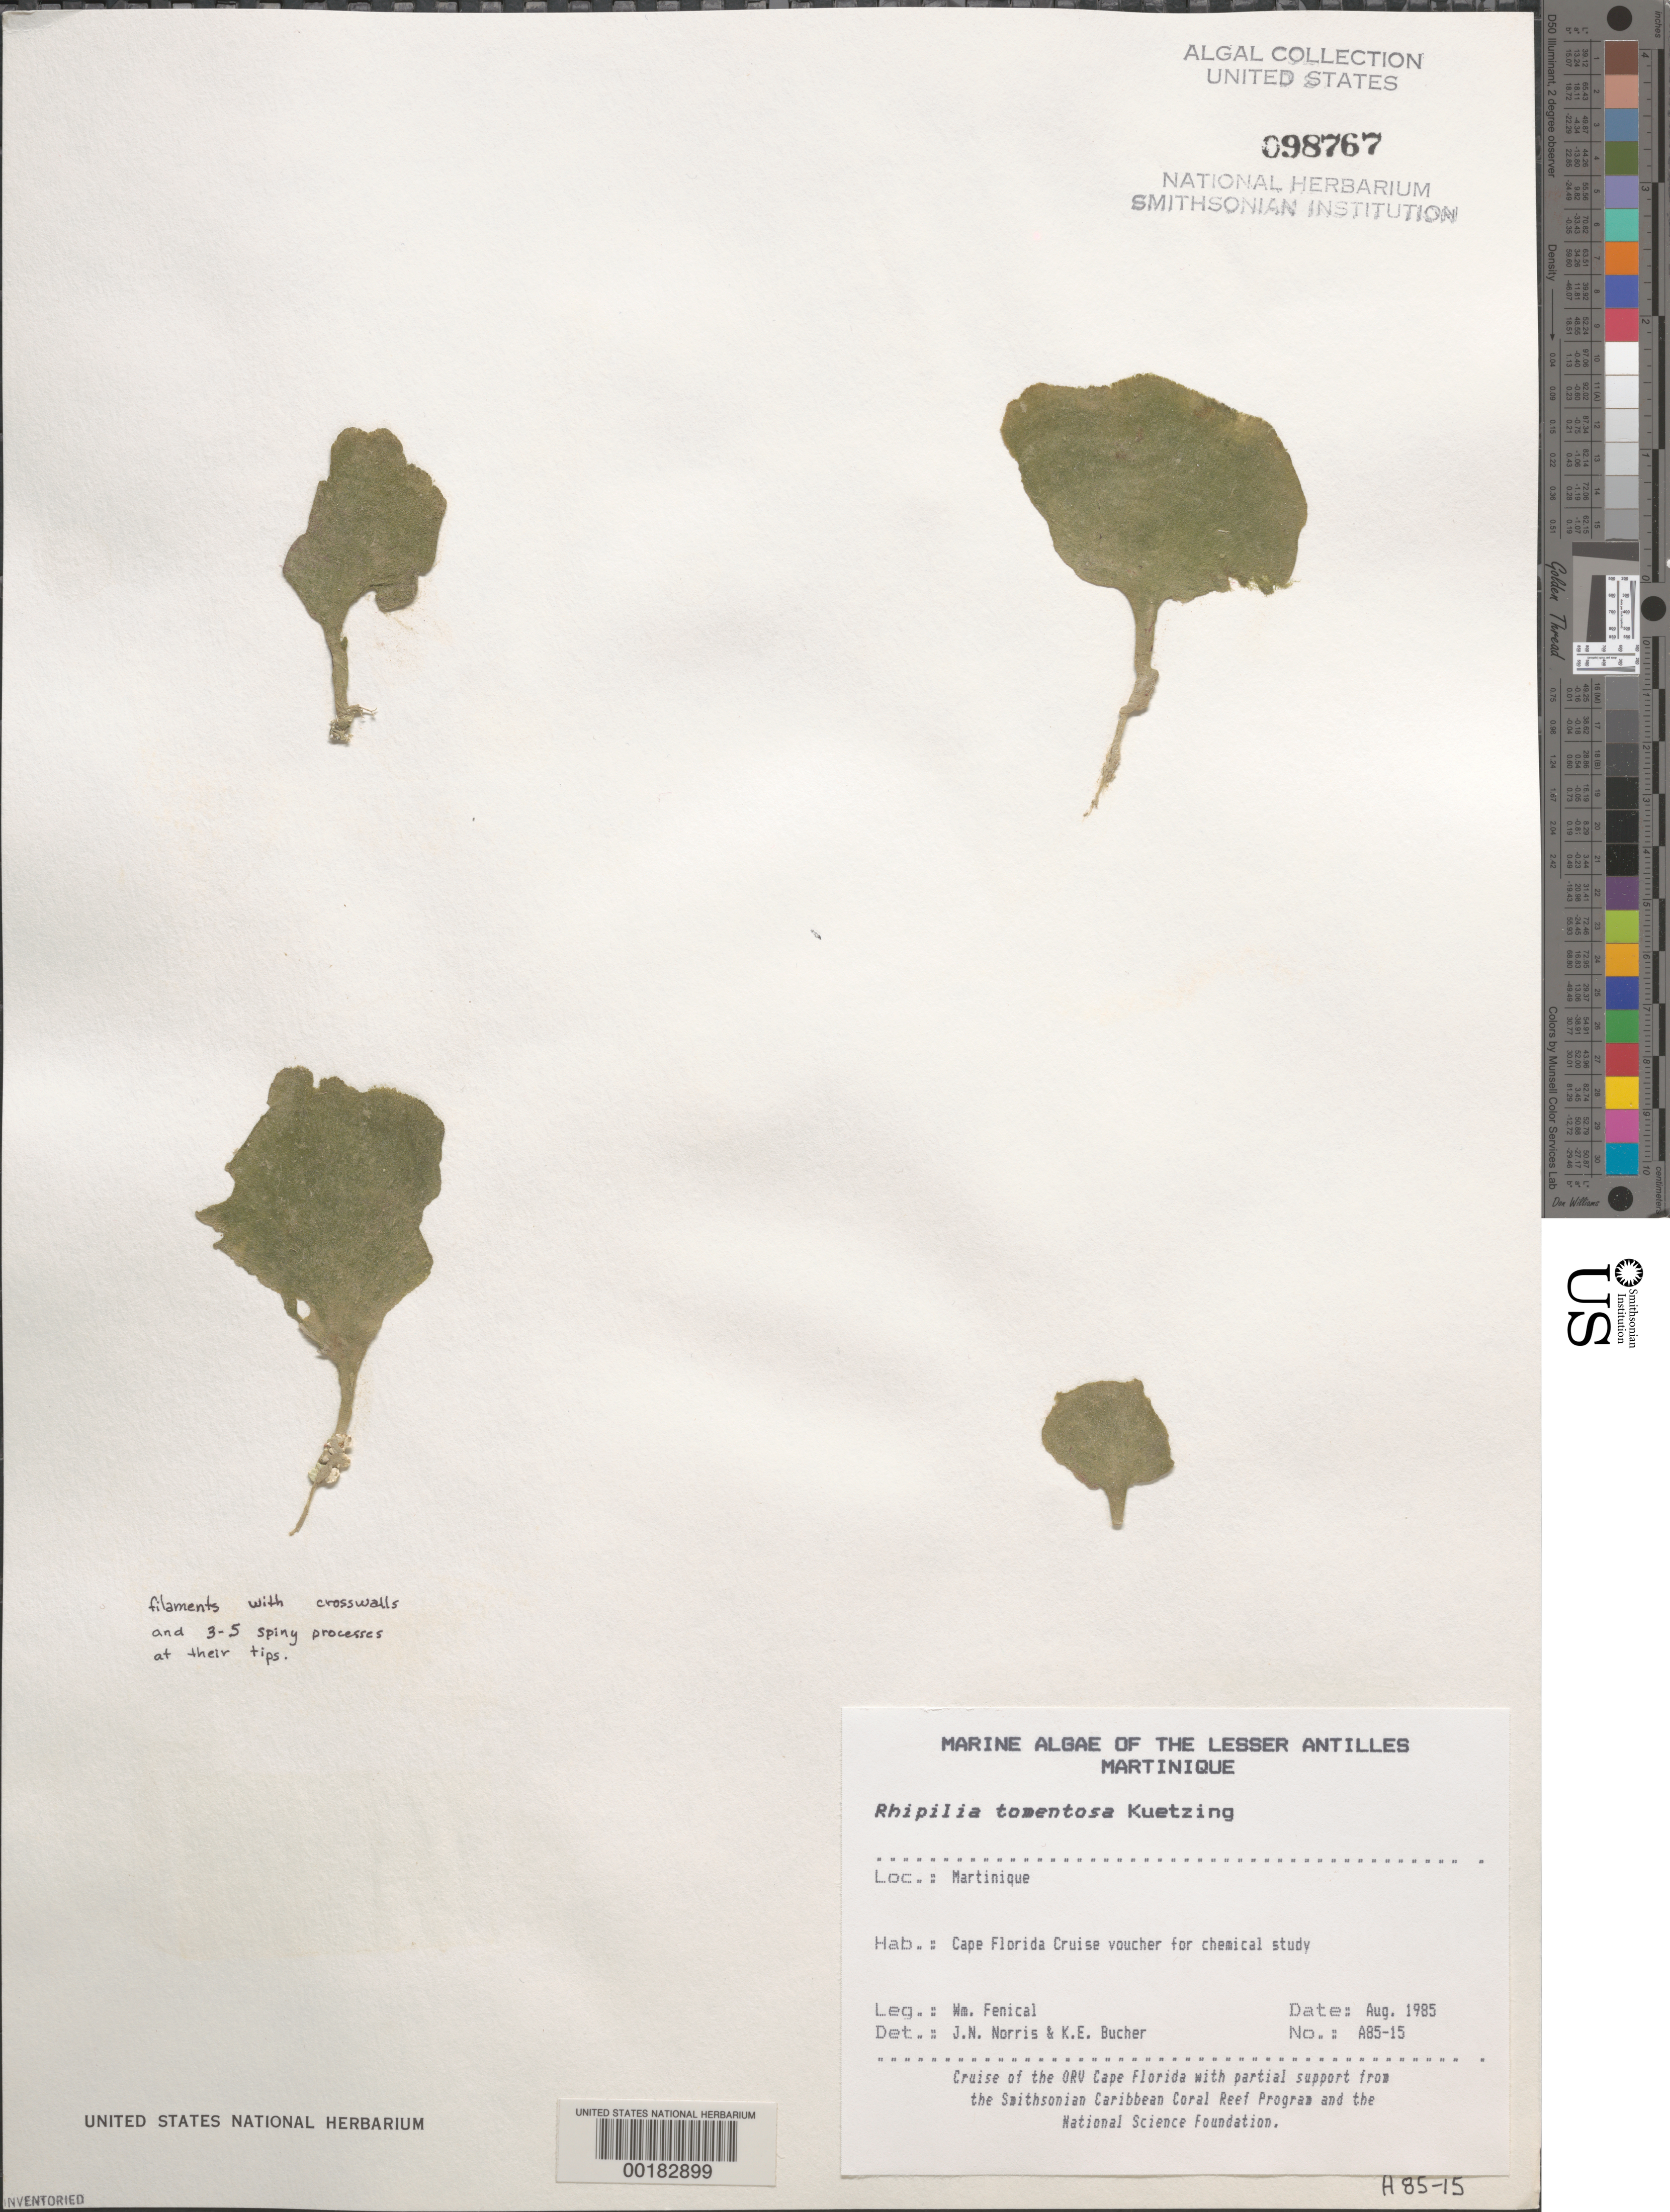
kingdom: Plantae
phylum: Chlorophyta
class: Ulvophyceae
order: Bryopsidales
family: Rhipiliaceae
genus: Rhipilia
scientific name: Rhipilia tomentosa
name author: Kütz.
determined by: Norris, J. N.; Bucher, K. E.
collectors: W. Fenical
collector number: A-85-15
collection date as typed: Aug 1985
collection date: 1985-08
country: Martinique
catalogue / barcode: US 98767